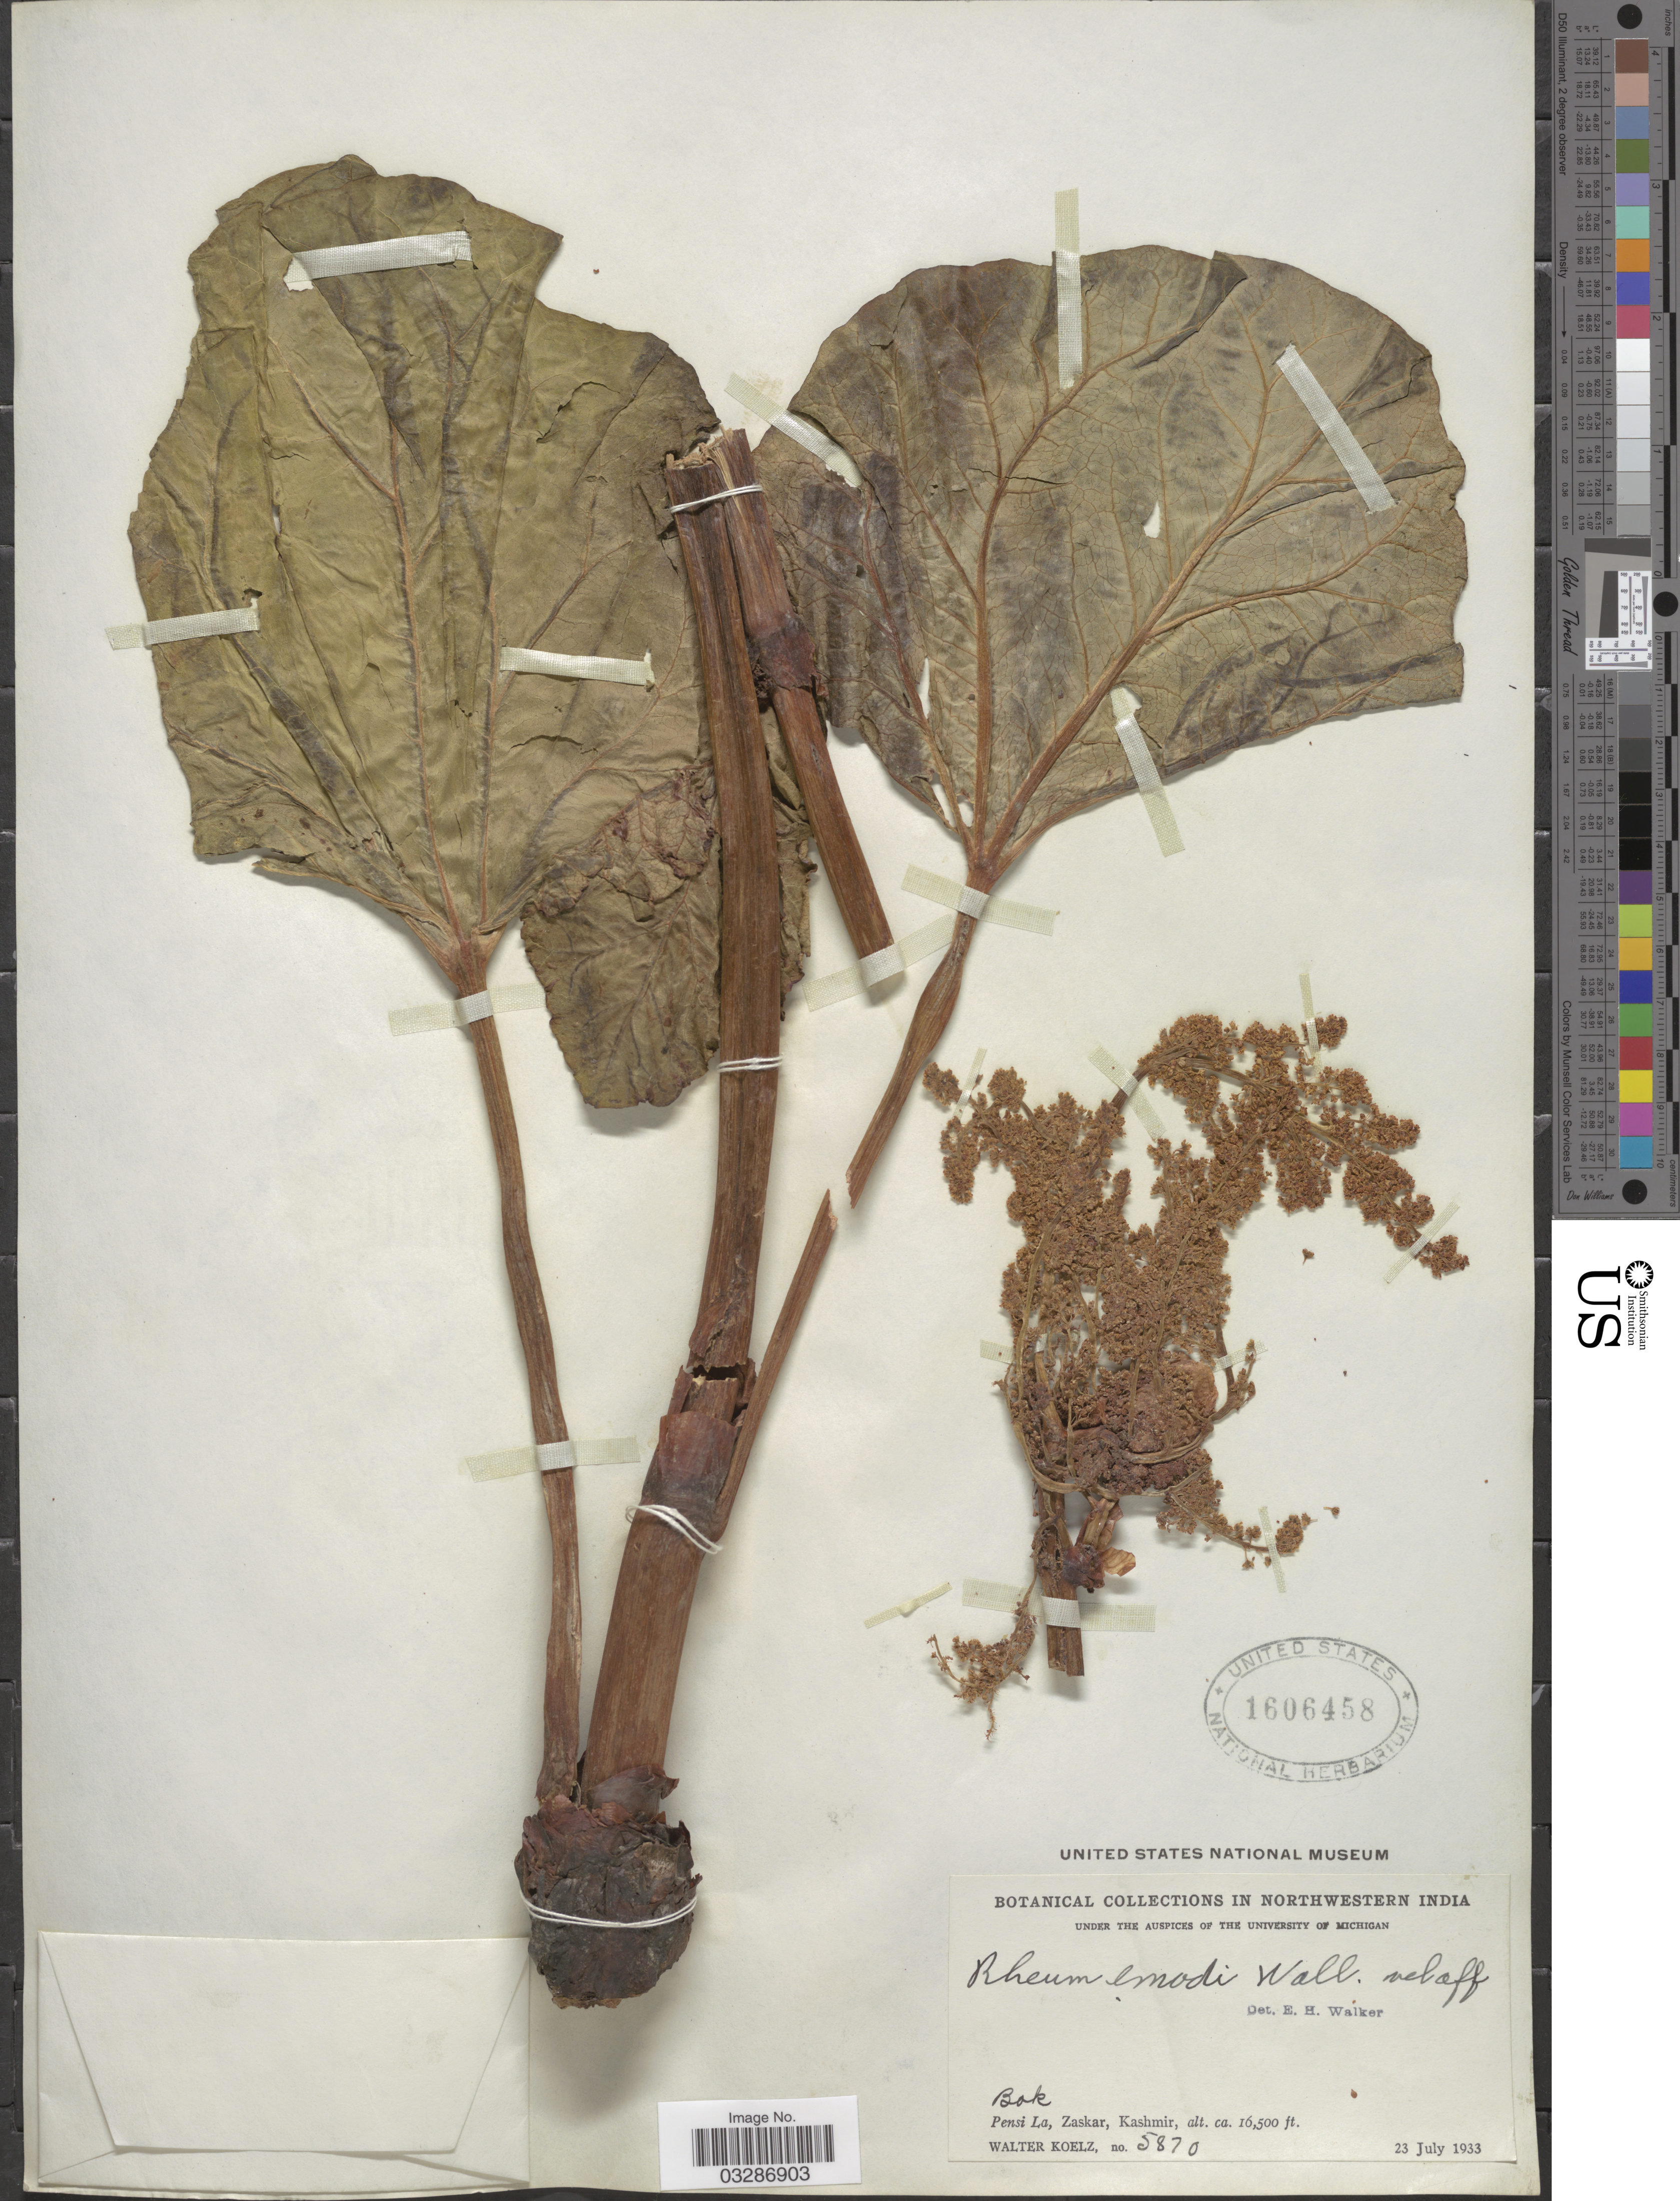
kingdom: Plantae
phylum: Tracheophyta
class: Magnoliopsida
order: Caryophyllales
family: Polygonaceae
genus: Rheum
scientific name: Rheum emodi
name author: Wall.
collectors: W. N. Koelz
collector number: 5870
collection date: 1933-07-23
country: India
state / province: Jammu and Kashmir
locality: Northwestern India. Bok. Pensi La, Zaskar, Kashmir.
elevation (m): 5029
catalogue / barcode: US 1606458